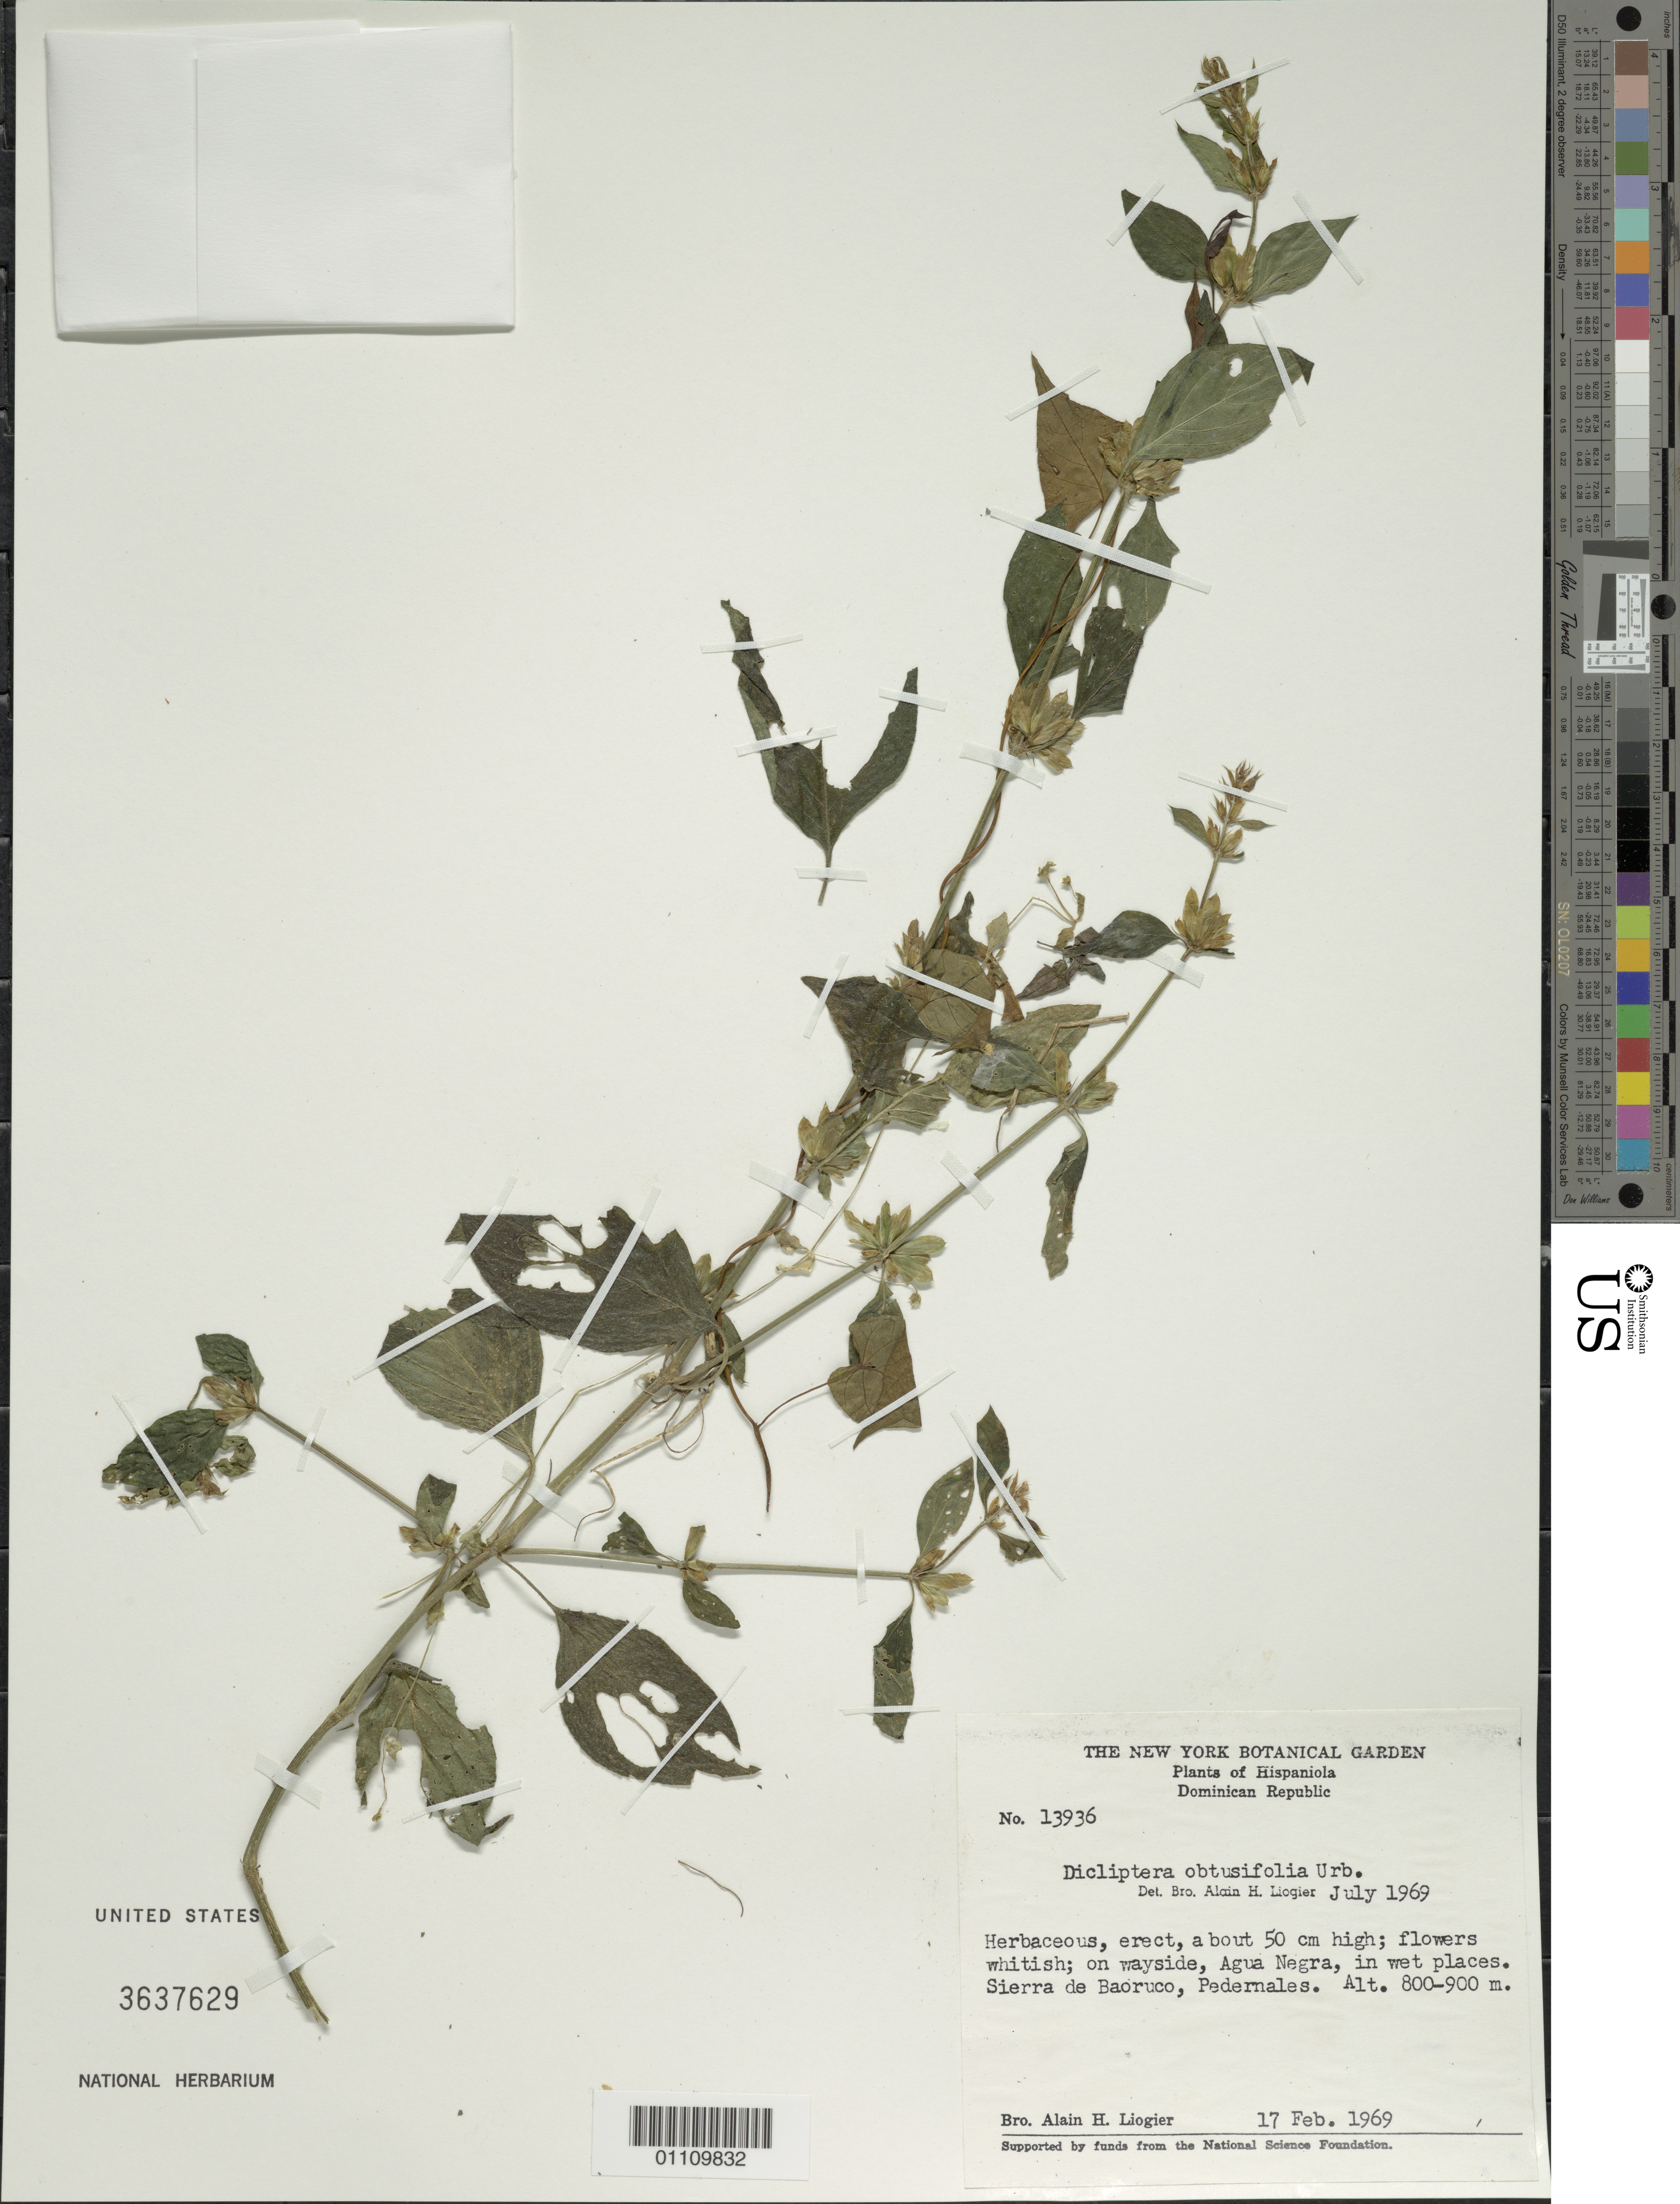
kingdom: Plantae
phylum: Tracheophyta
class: Magnoliopsida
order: Lamiales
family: Acanthaceae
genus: Dicliptera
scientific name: Dicliptera obtusifolia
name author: Urb.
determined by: Liogier, Alain H.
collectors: A. H. Liogier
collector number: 13936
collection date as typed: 17 Feb 1969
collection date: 1969-02-17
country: Dominican Republic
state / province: Pedernales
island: Hispaniola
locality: Sierra de Baoruco, Agua Negra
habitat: On wayside, in wet places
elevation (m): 800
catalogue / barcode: US 3637629